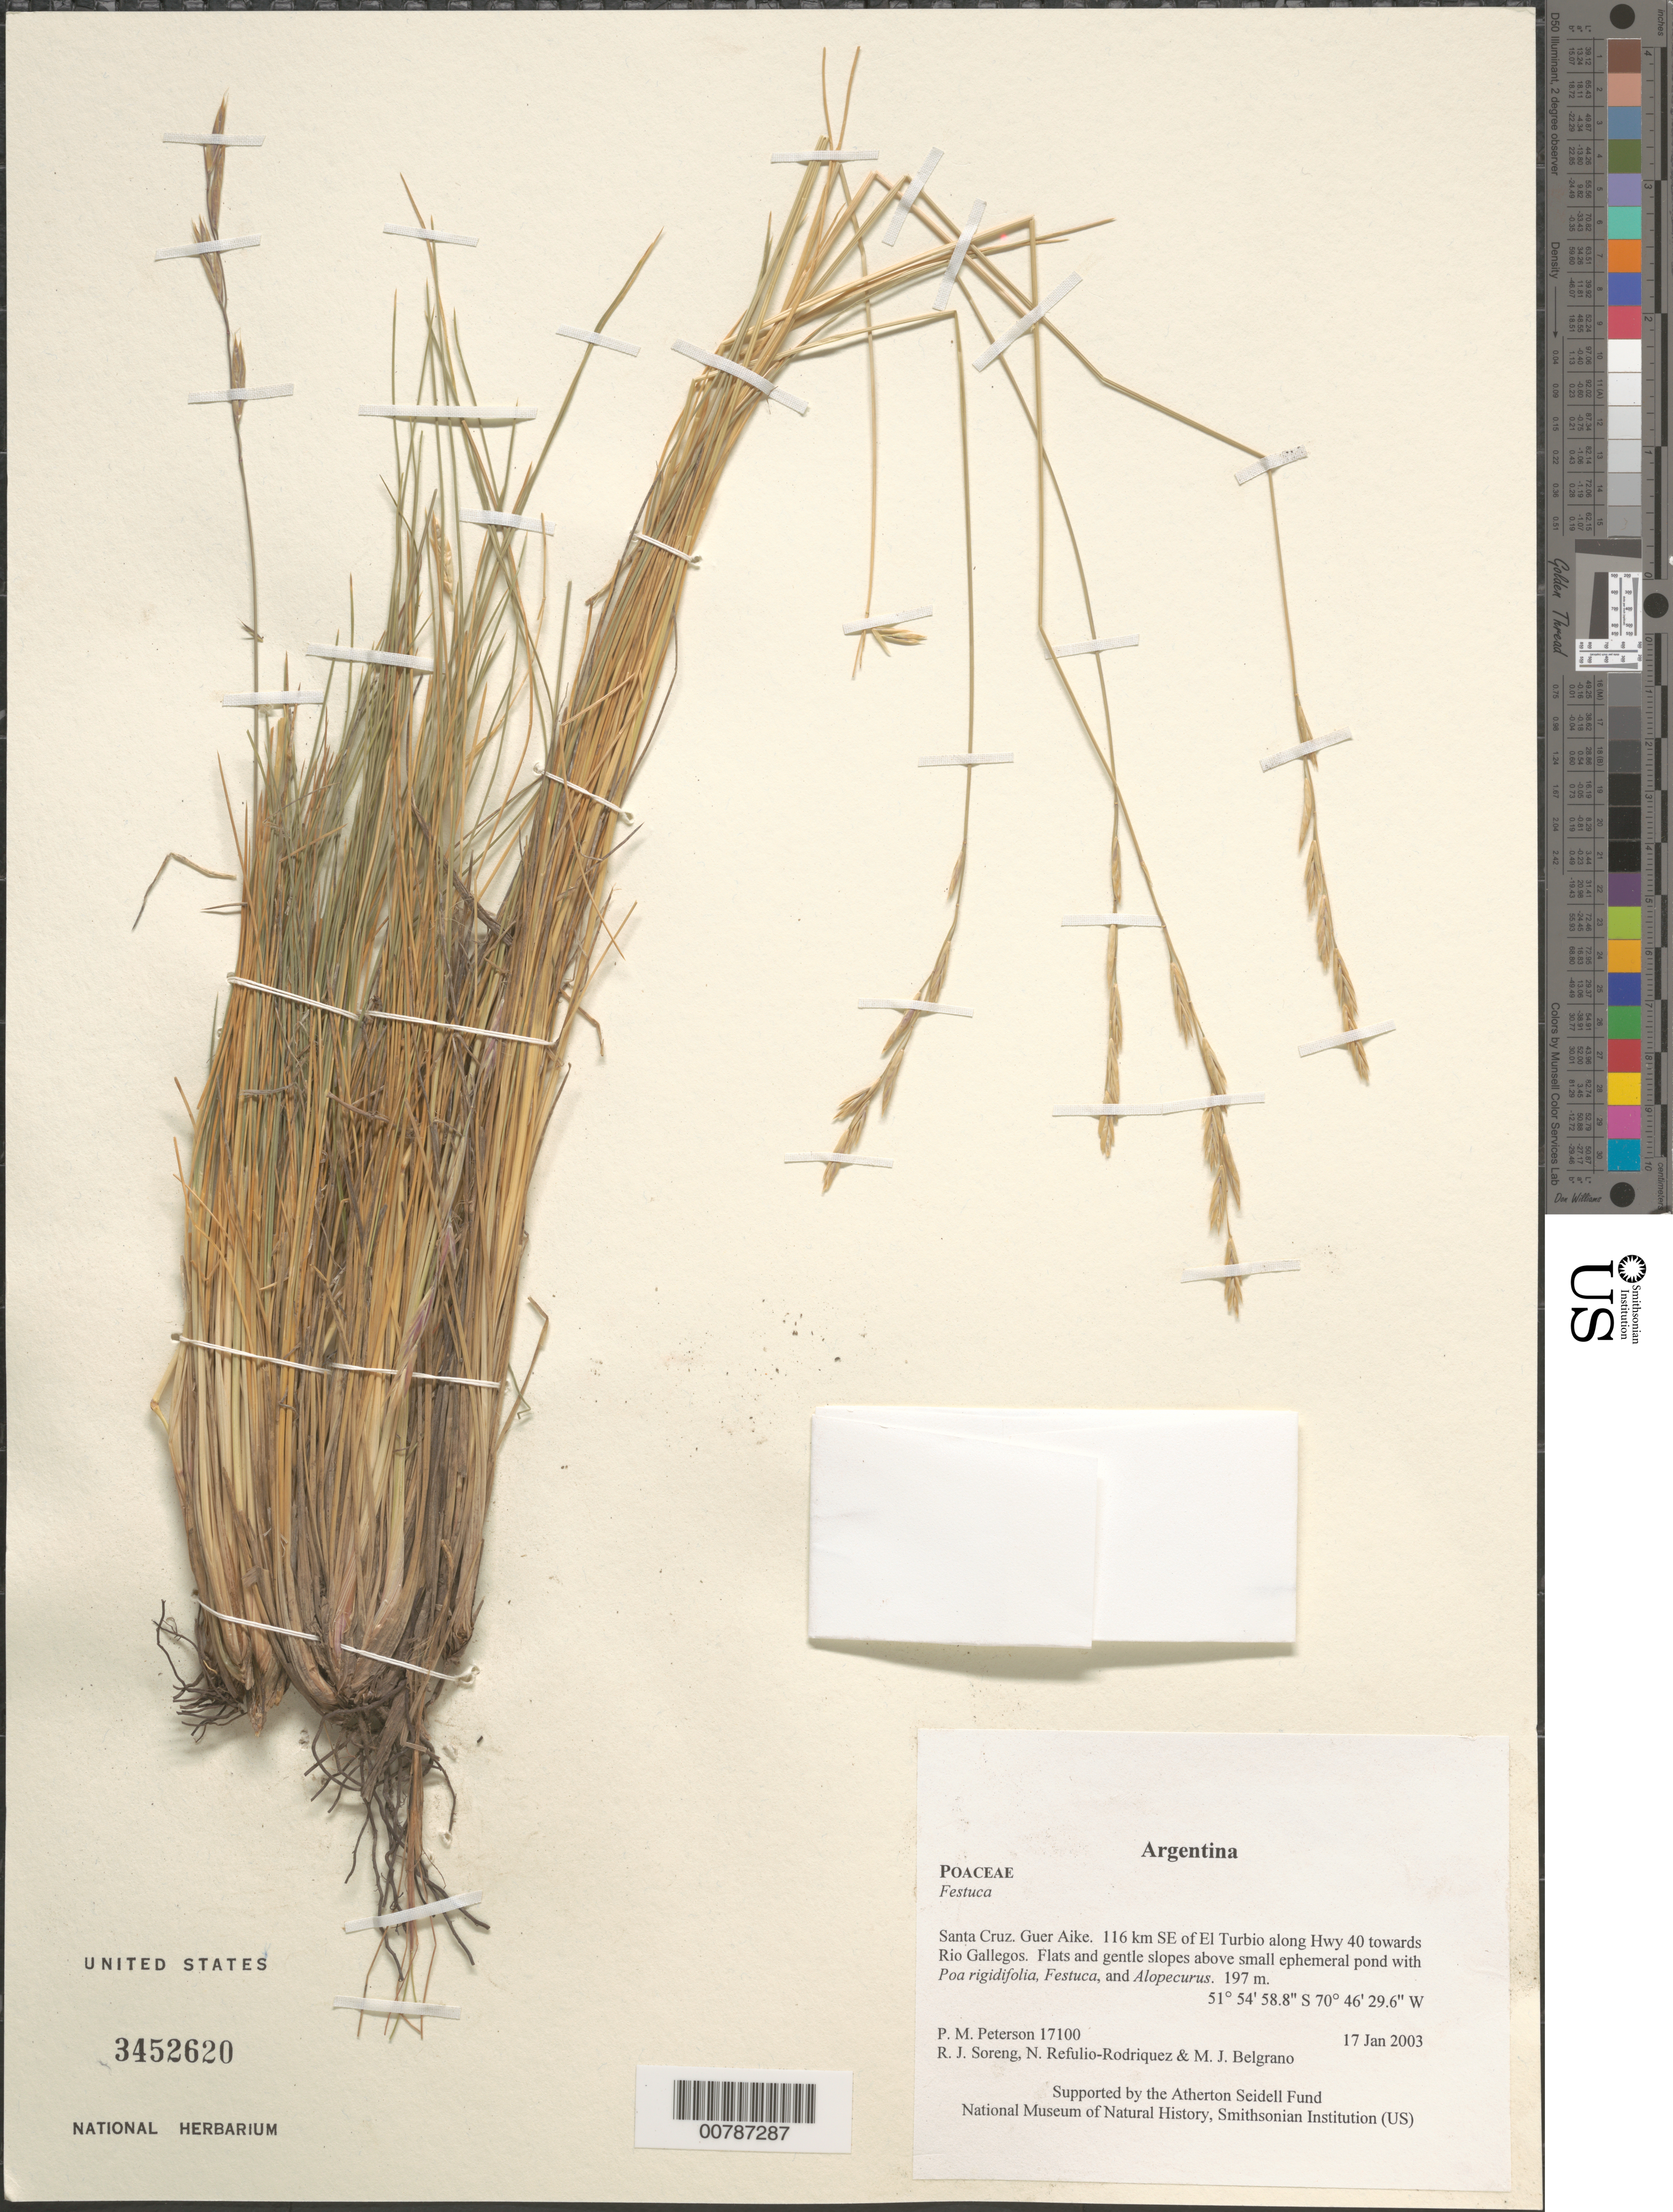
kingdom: Plantae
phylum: Tracheophyta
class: Liliopsida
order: Poales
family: Poaceae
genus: Festuca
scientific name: Festuca sp.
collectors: P. M. Peterson, R. J. Soreng, N. Refulio-Rodríguez & M. Belgrano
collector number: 17100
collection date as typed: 17 Jan 2003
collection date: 2003-01-17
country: Argentina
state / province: Santa Cruz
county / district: Guer Aike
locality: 116 km SE of El Turbio along Hwy 40 towards Rio Gallegos. Flats and gentle slopes above small ephemeral pond with Poa rigidifolia, Festuca, and Alopecurus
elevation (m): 197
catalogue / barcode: US 3452620